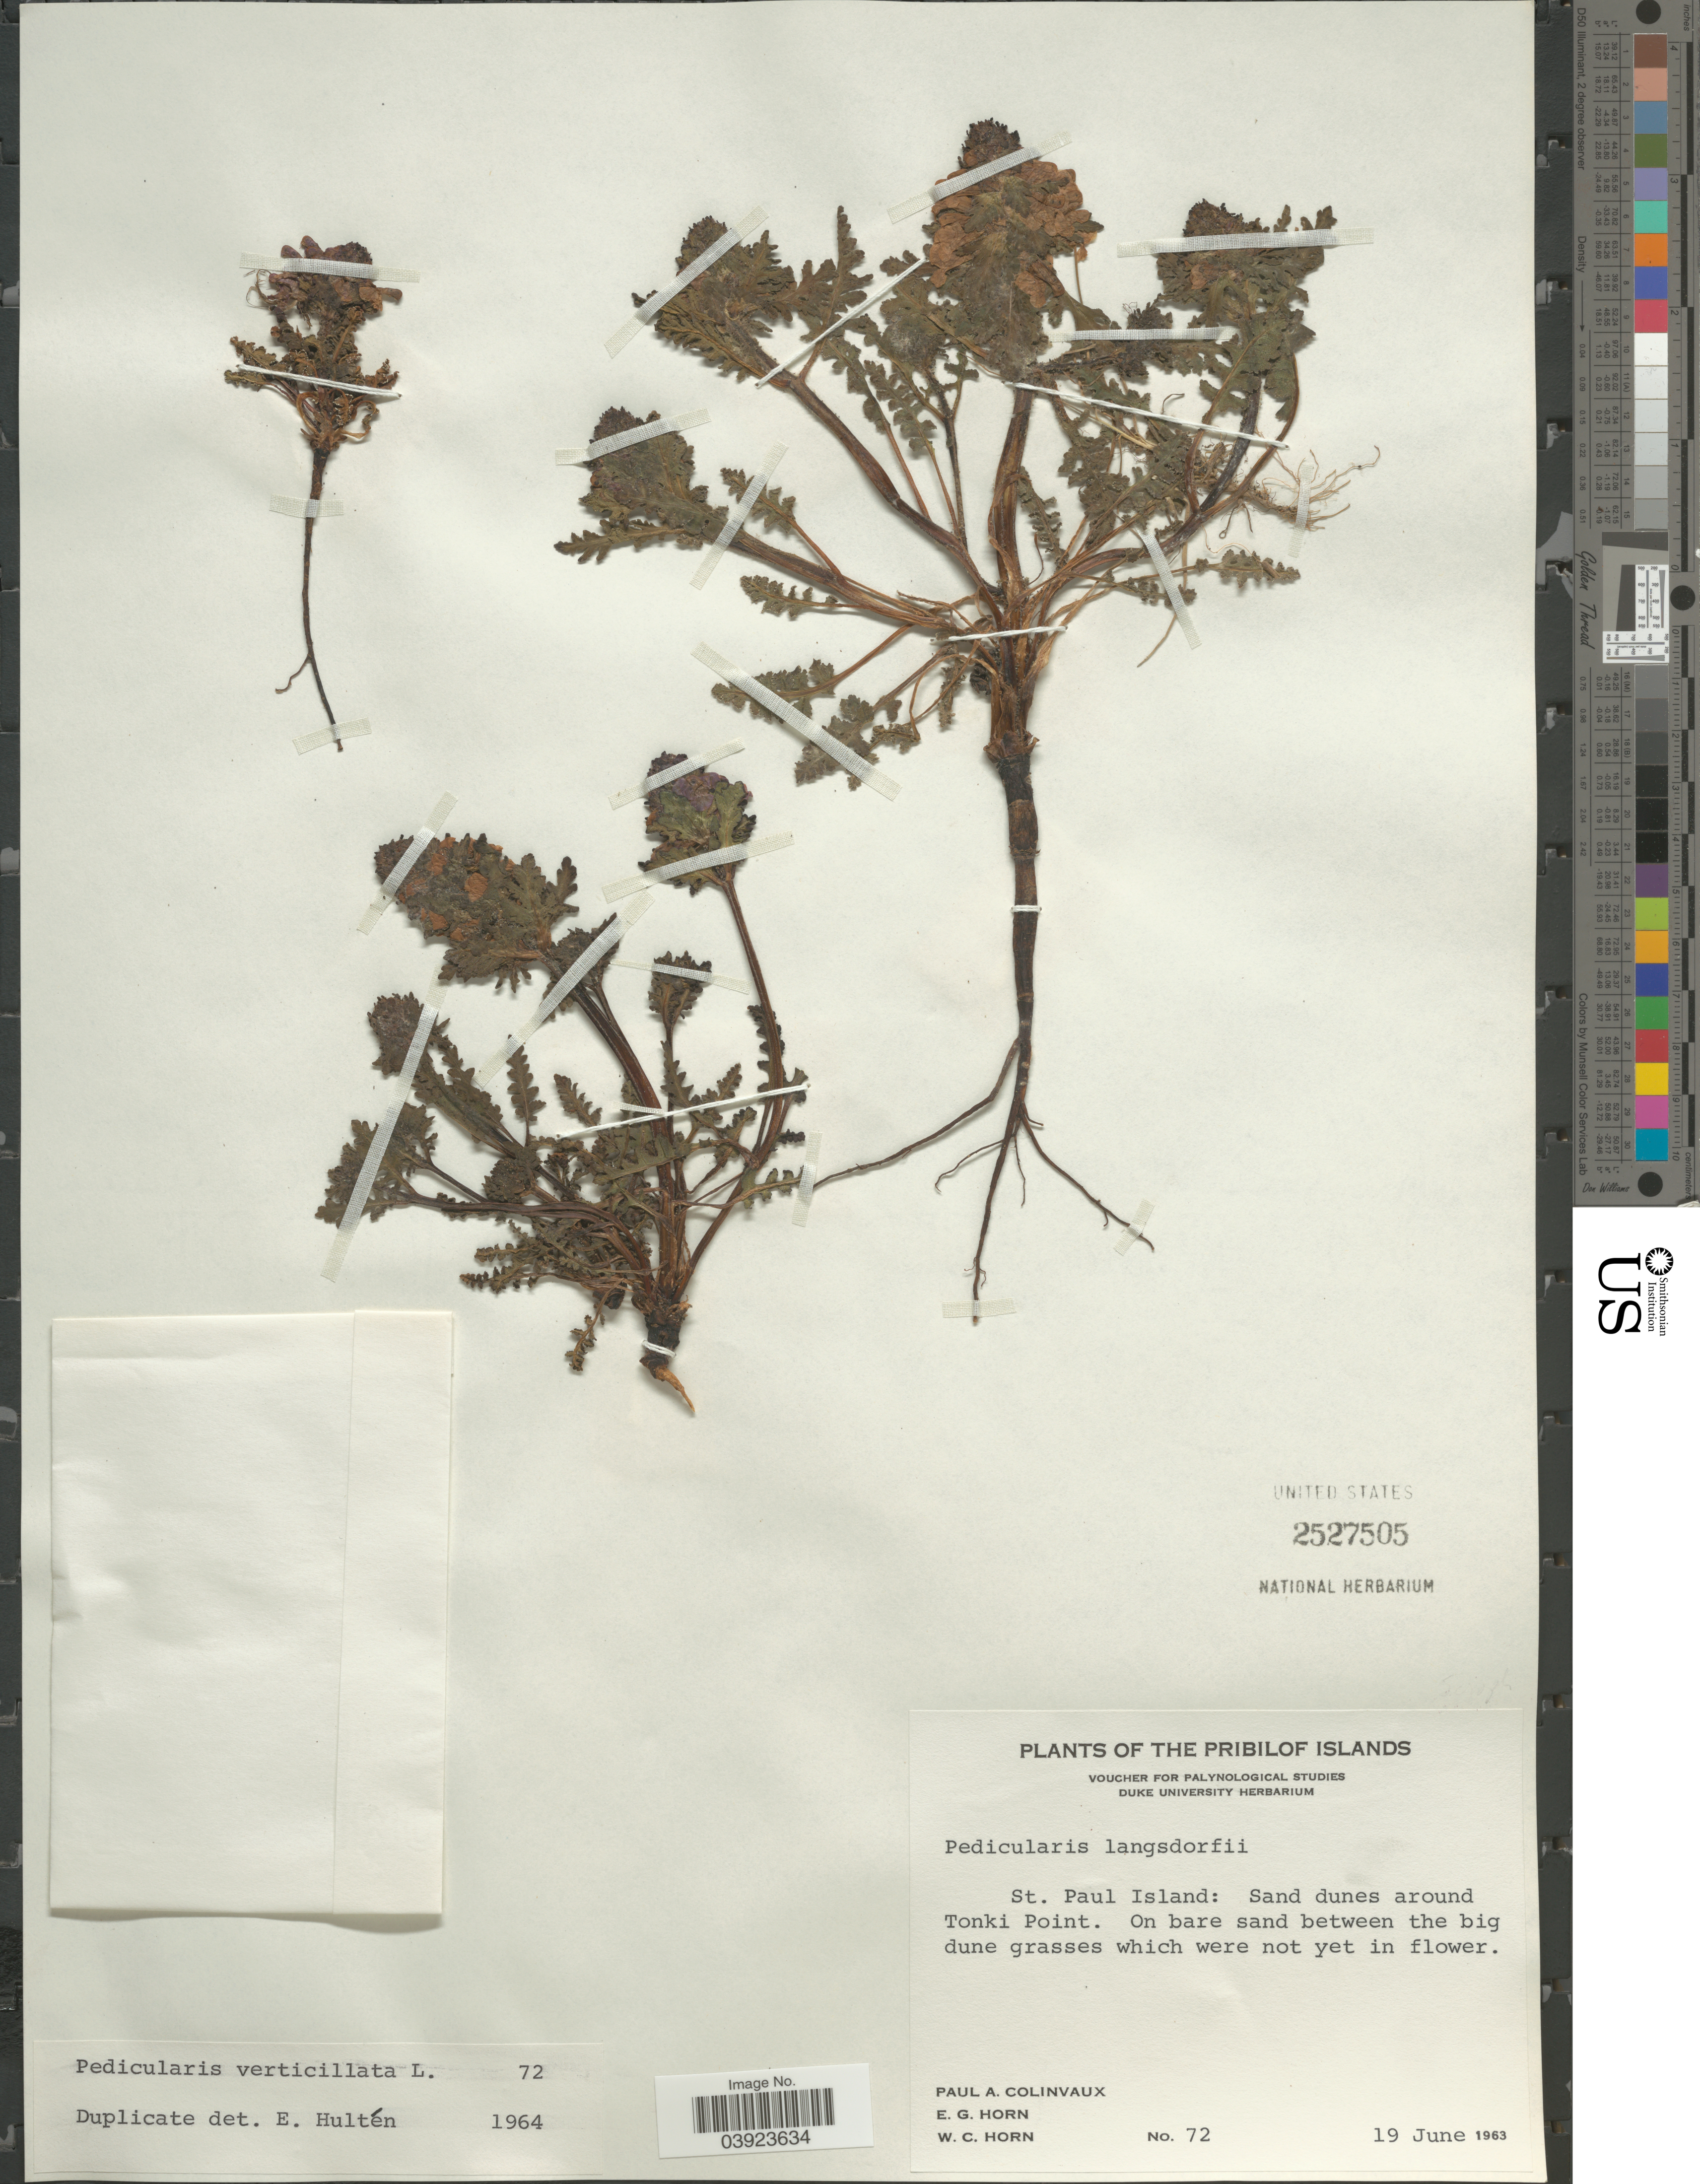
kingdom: Plantae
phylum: Tracheophyta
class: Magnoliopsida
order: Lamiales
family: Orobanchaceae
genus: Pedicularis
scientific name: Pedicularis verticillata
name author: L.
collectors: P. Colinvaux, E. Horn & W. Horn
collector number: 72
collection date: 1963-06-19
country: United States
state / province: Alaska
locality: Pribilof Islands. St. Paul Island: Sand dunes around Tonki Point. On bare sand between the big dune grasses.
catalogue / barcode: US 2527505